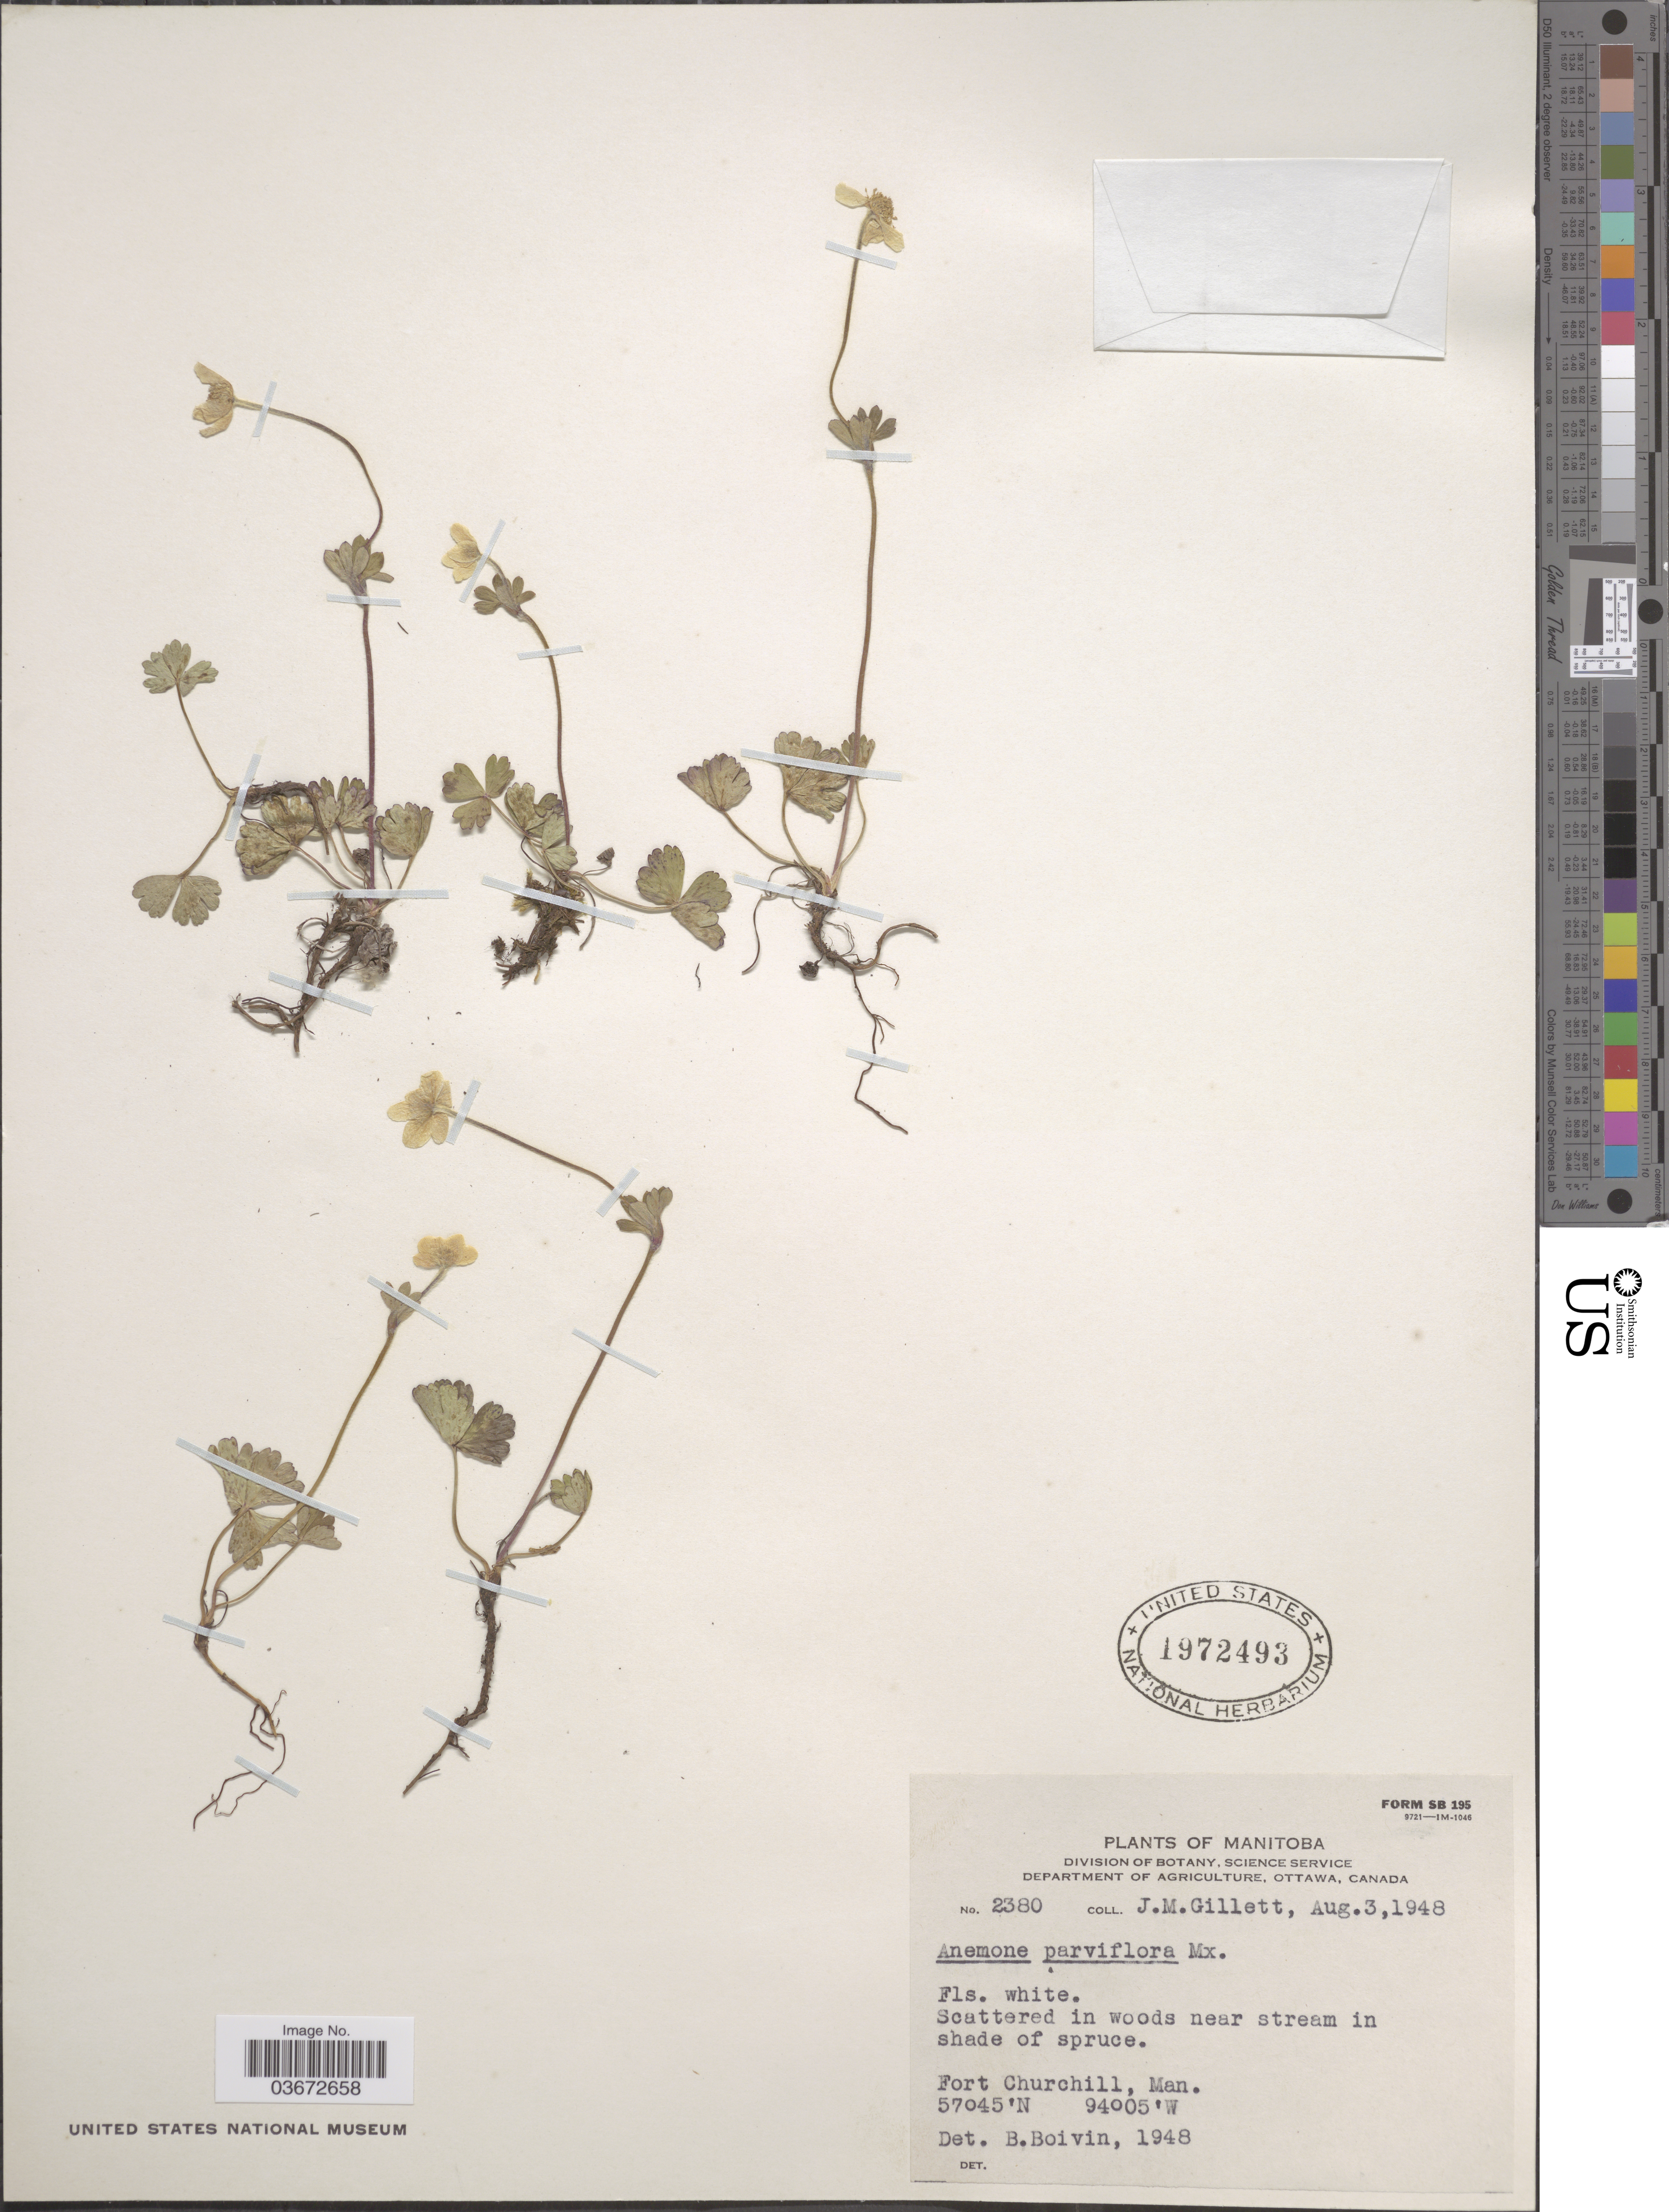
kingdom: Plantae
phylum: Tracheophyta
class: Magnoliopsida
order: Ranunculales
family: Ranunculaceae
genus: Anemone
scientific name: Anemone parviflora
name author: Michx.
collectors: J. M. Gillett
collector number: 2380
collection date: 1948-08-03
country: Canada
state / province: Manitoba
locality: Fort Churchill.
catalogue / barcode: US 1972493